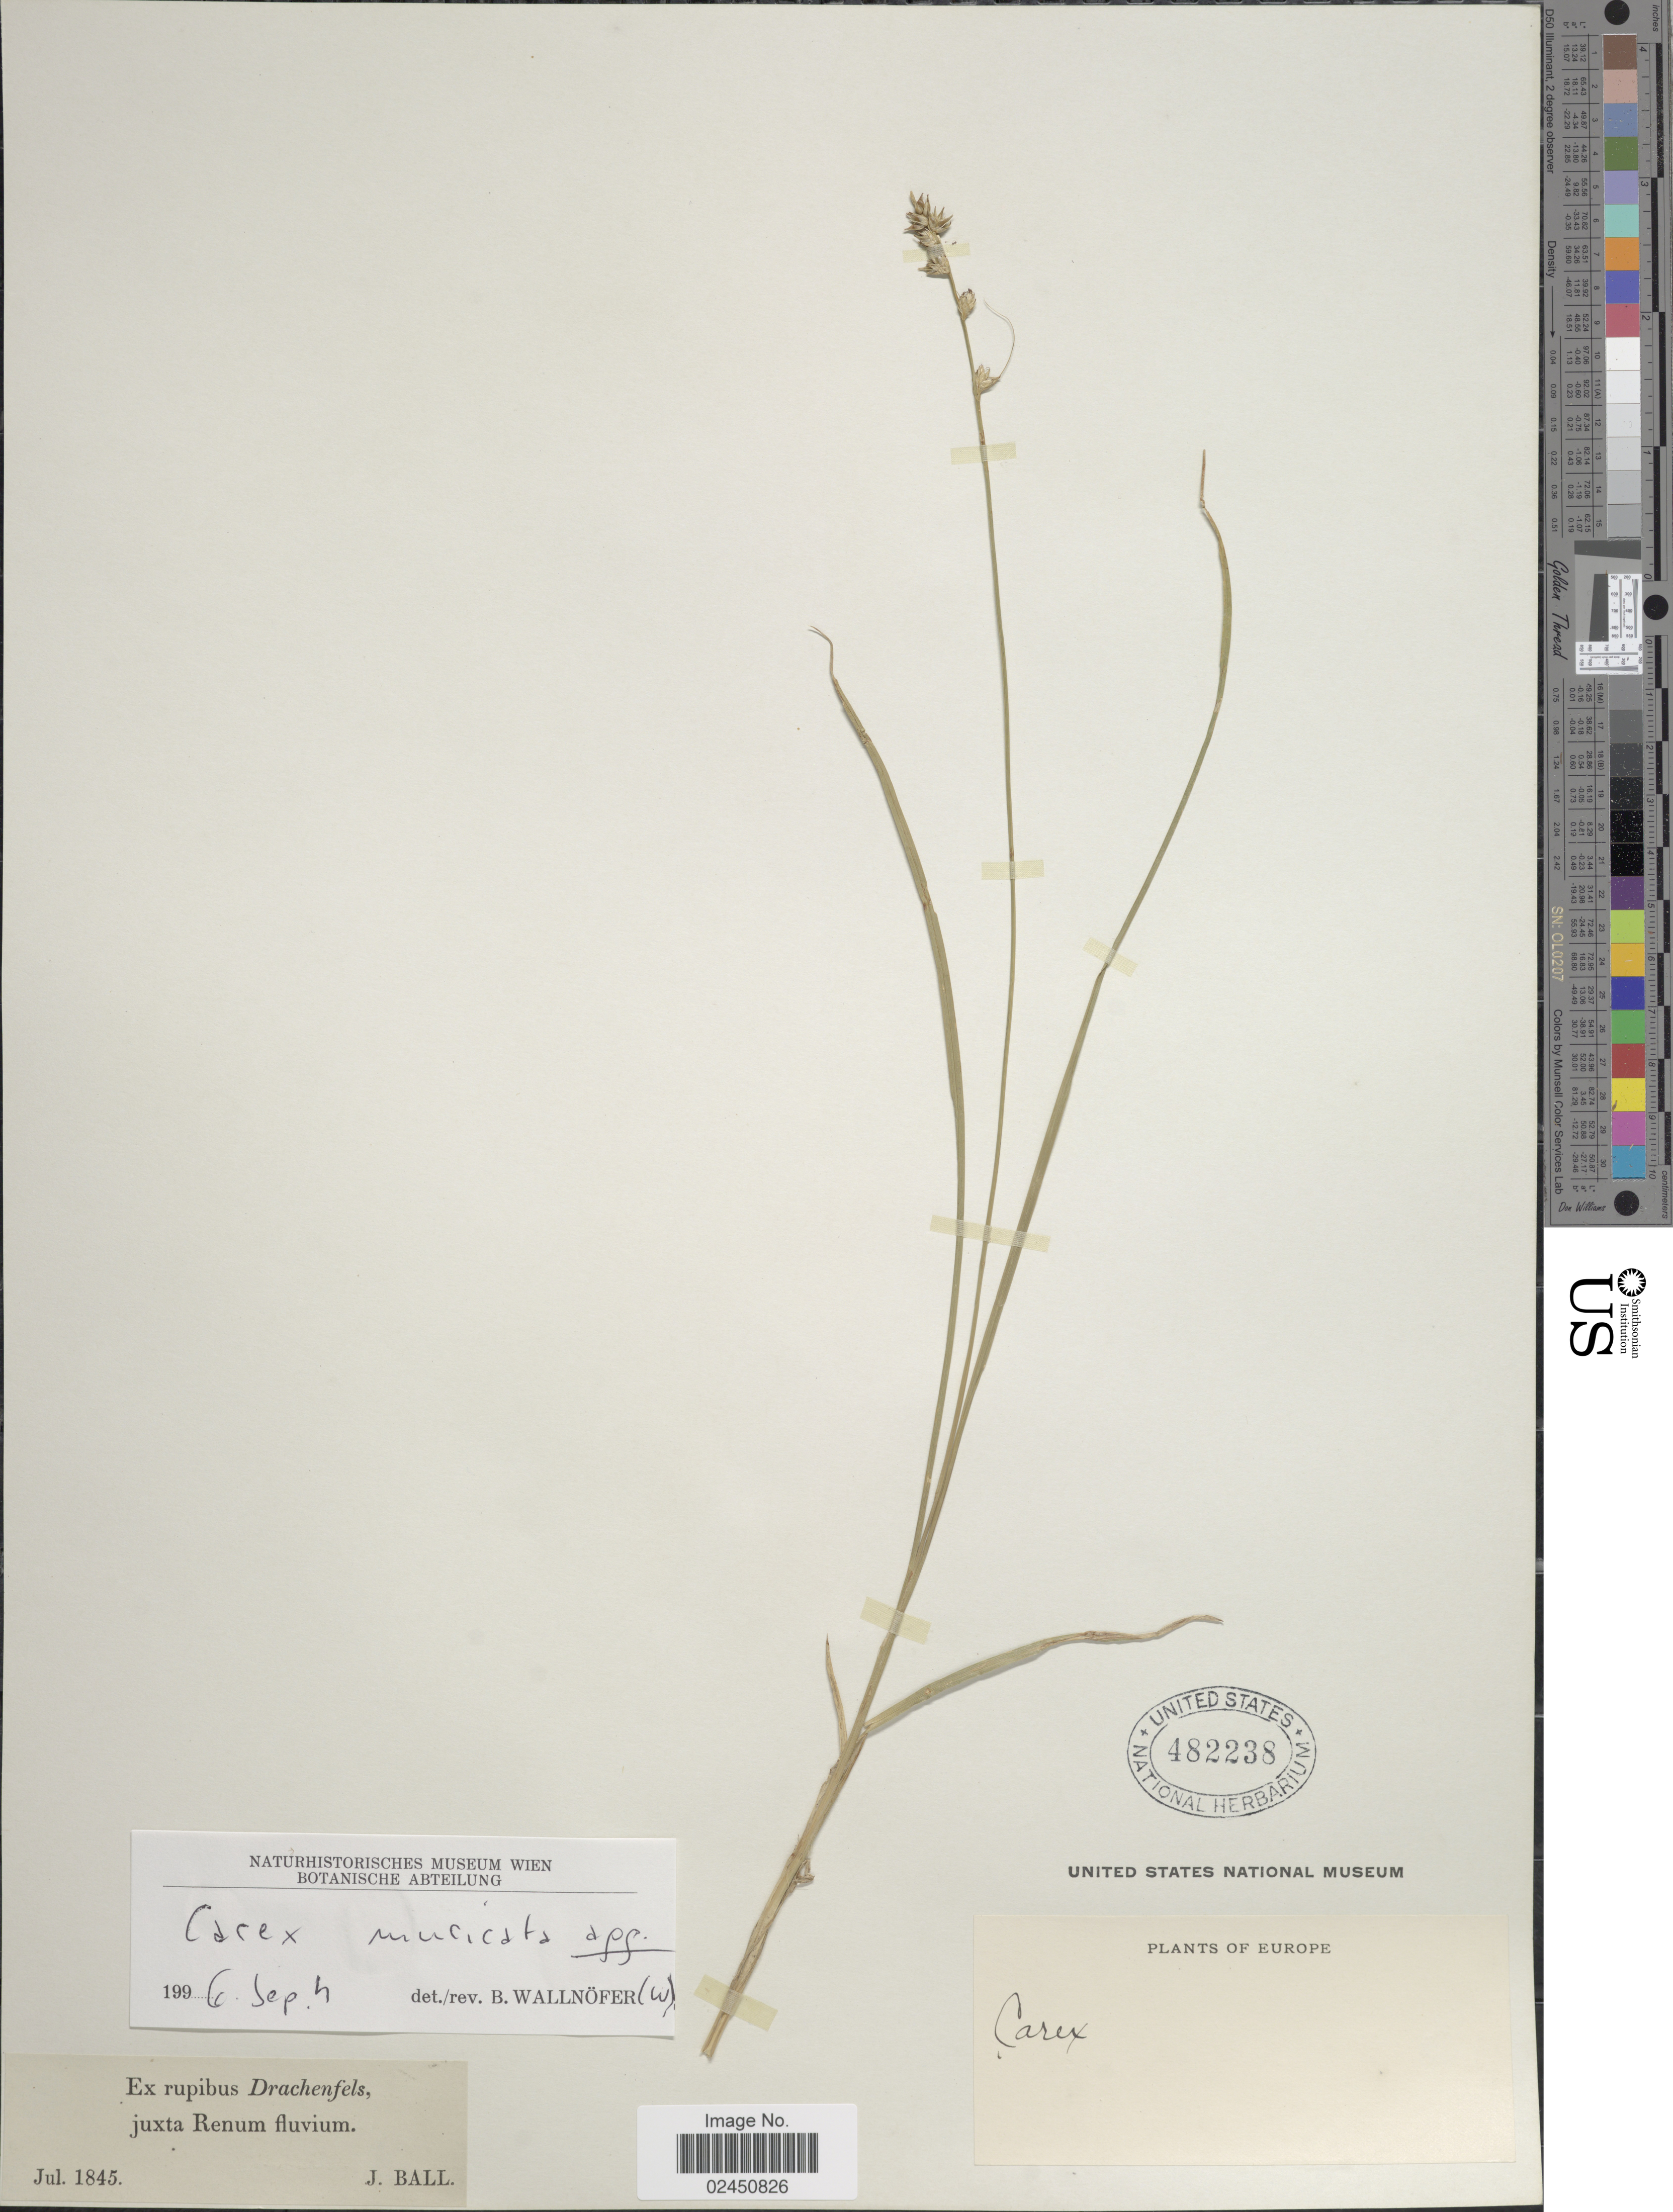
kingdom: Plantae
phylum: Tracheophyta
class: Liliopsida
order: Poales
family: Cyperaceae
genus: Carex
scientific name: Carex muricata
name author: L.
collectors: J. Ball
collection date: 1845-07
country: Germany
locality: Europe, rupibus Drachenfels, juxta Renum fluvium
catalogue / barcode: US 482238